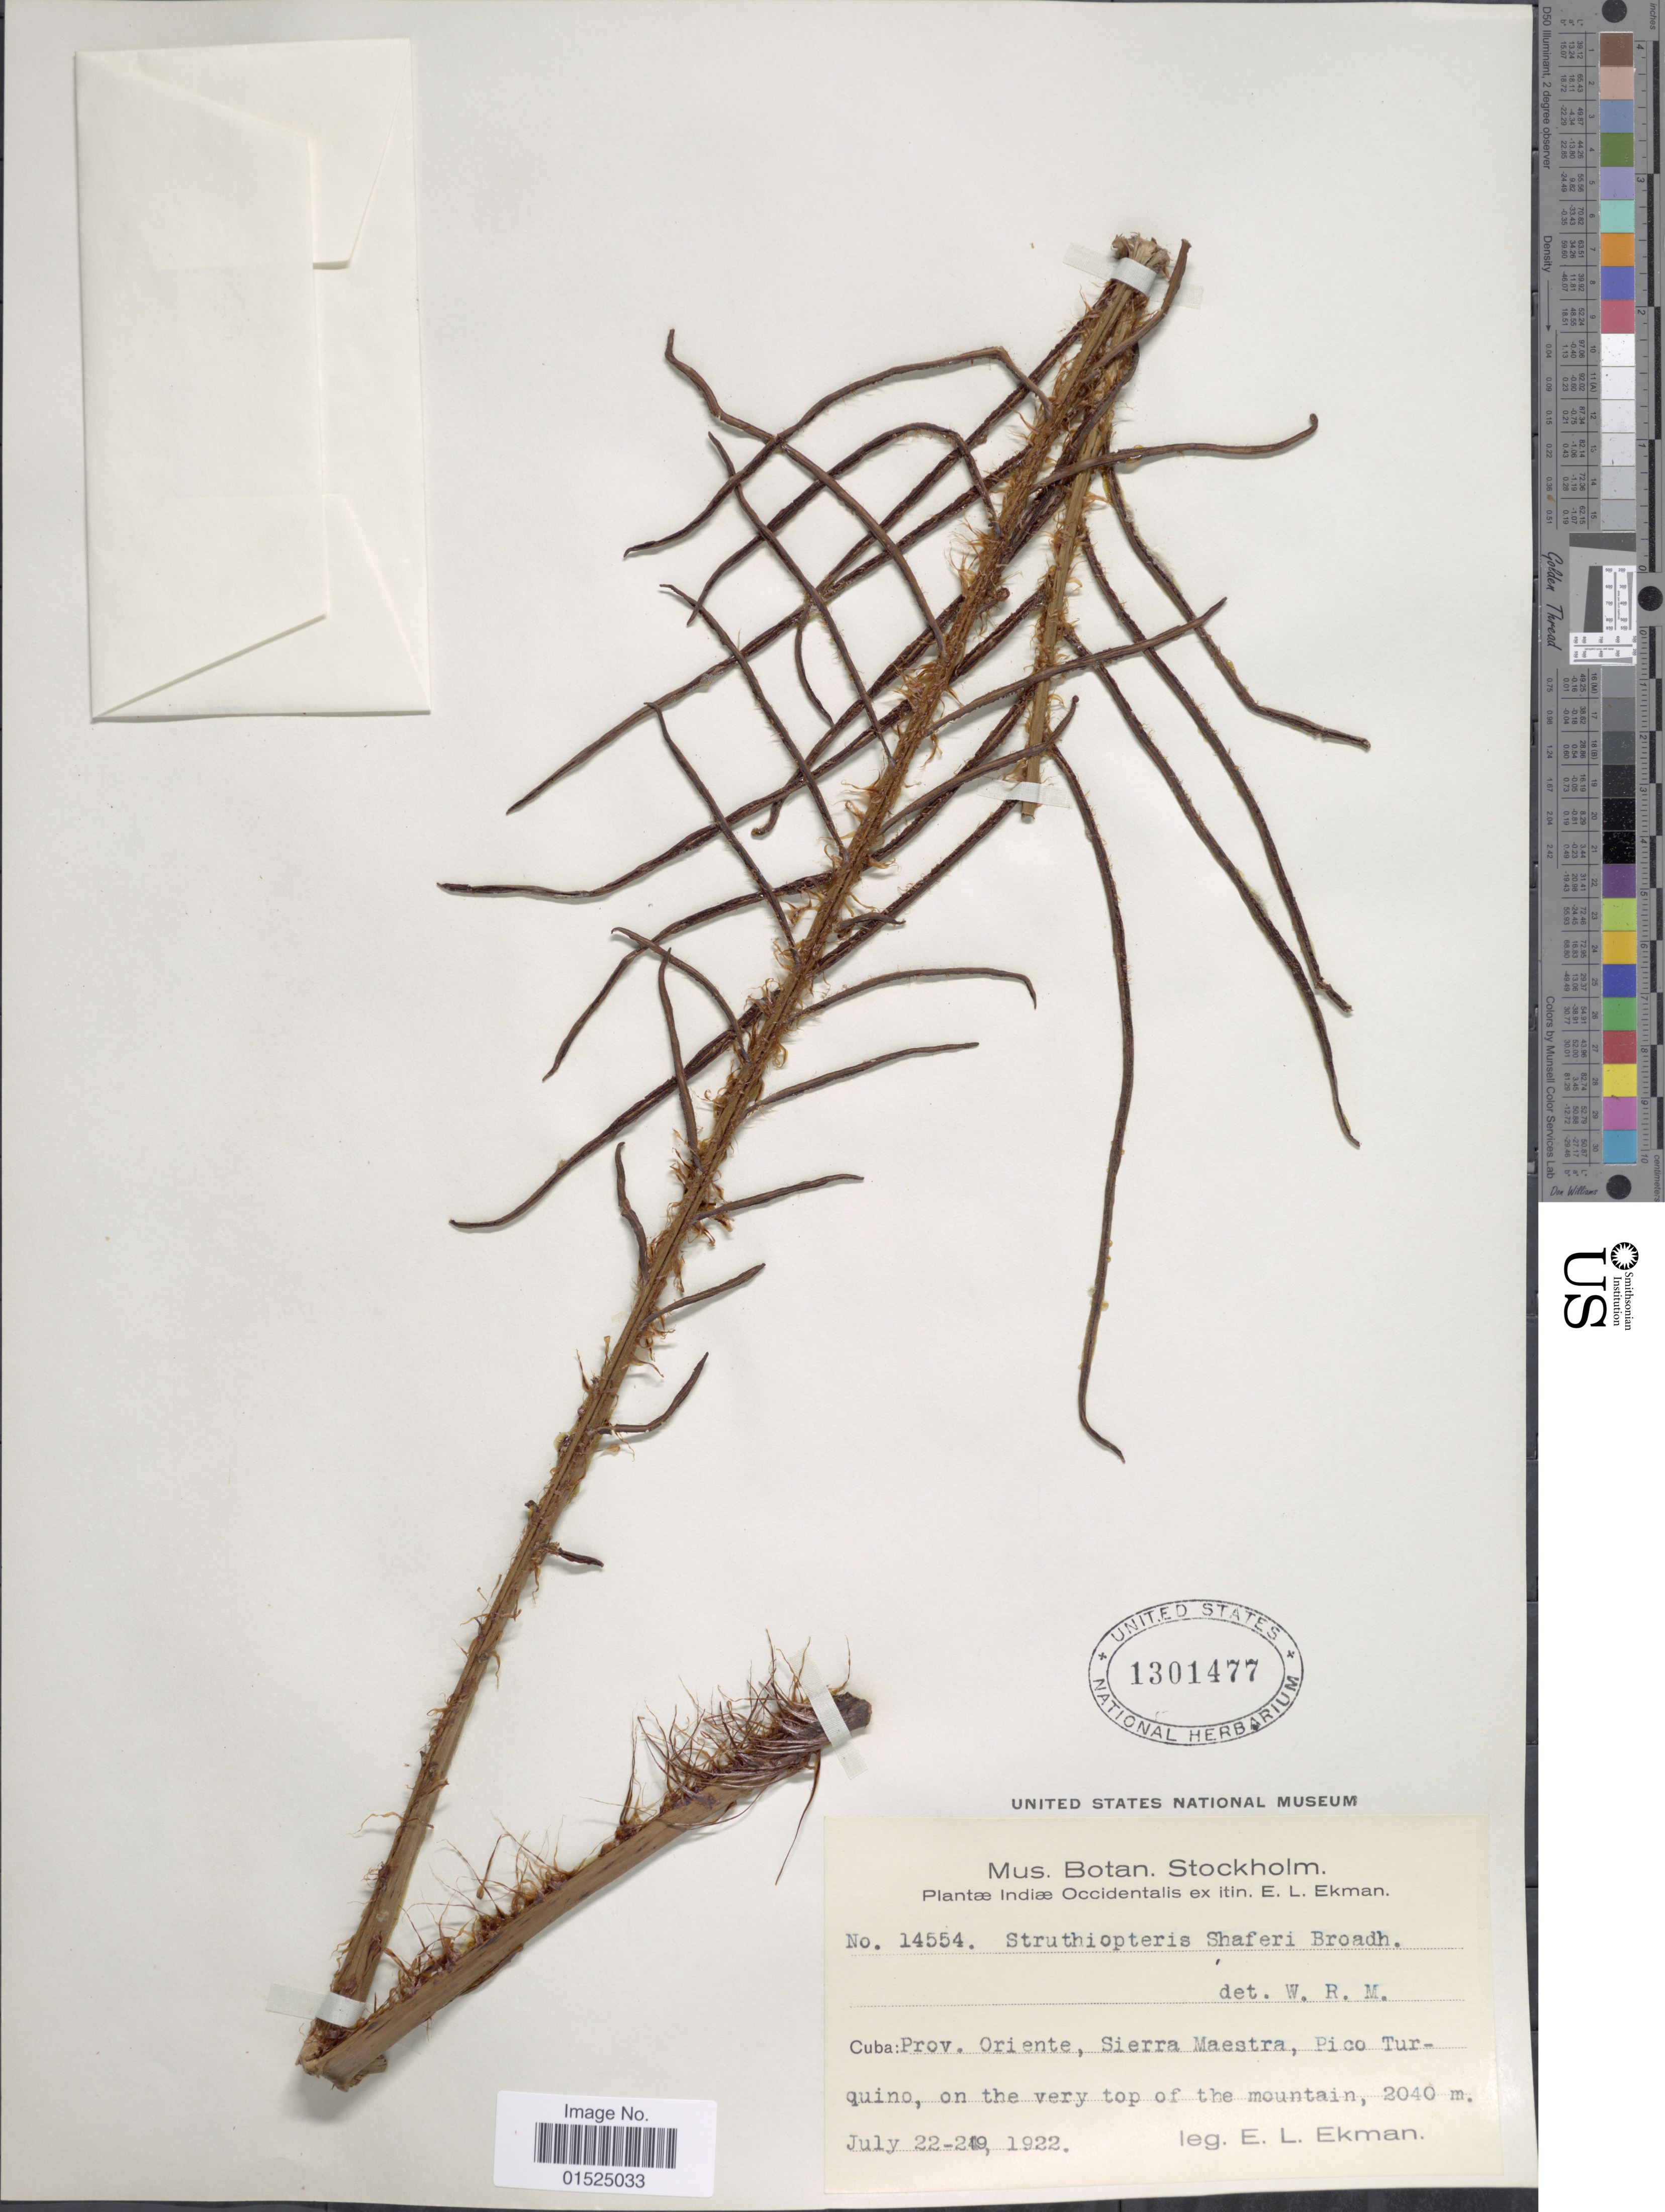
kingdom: Plantae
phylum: Tracheophyta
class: Polypodiopsida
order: Polypodiales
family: Blechnaceae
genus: Blechnum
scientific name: Blechnum shaferi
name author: (Broadh.) C. Chr.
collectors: E. L. Ekman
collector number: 14554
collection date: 1922-07-22/1922-07-29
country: Cuba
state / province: Oriente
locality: Sierra Maestra, Pico Turquino, on the very top of the mountain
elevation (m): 2040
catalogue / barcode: US 1301477